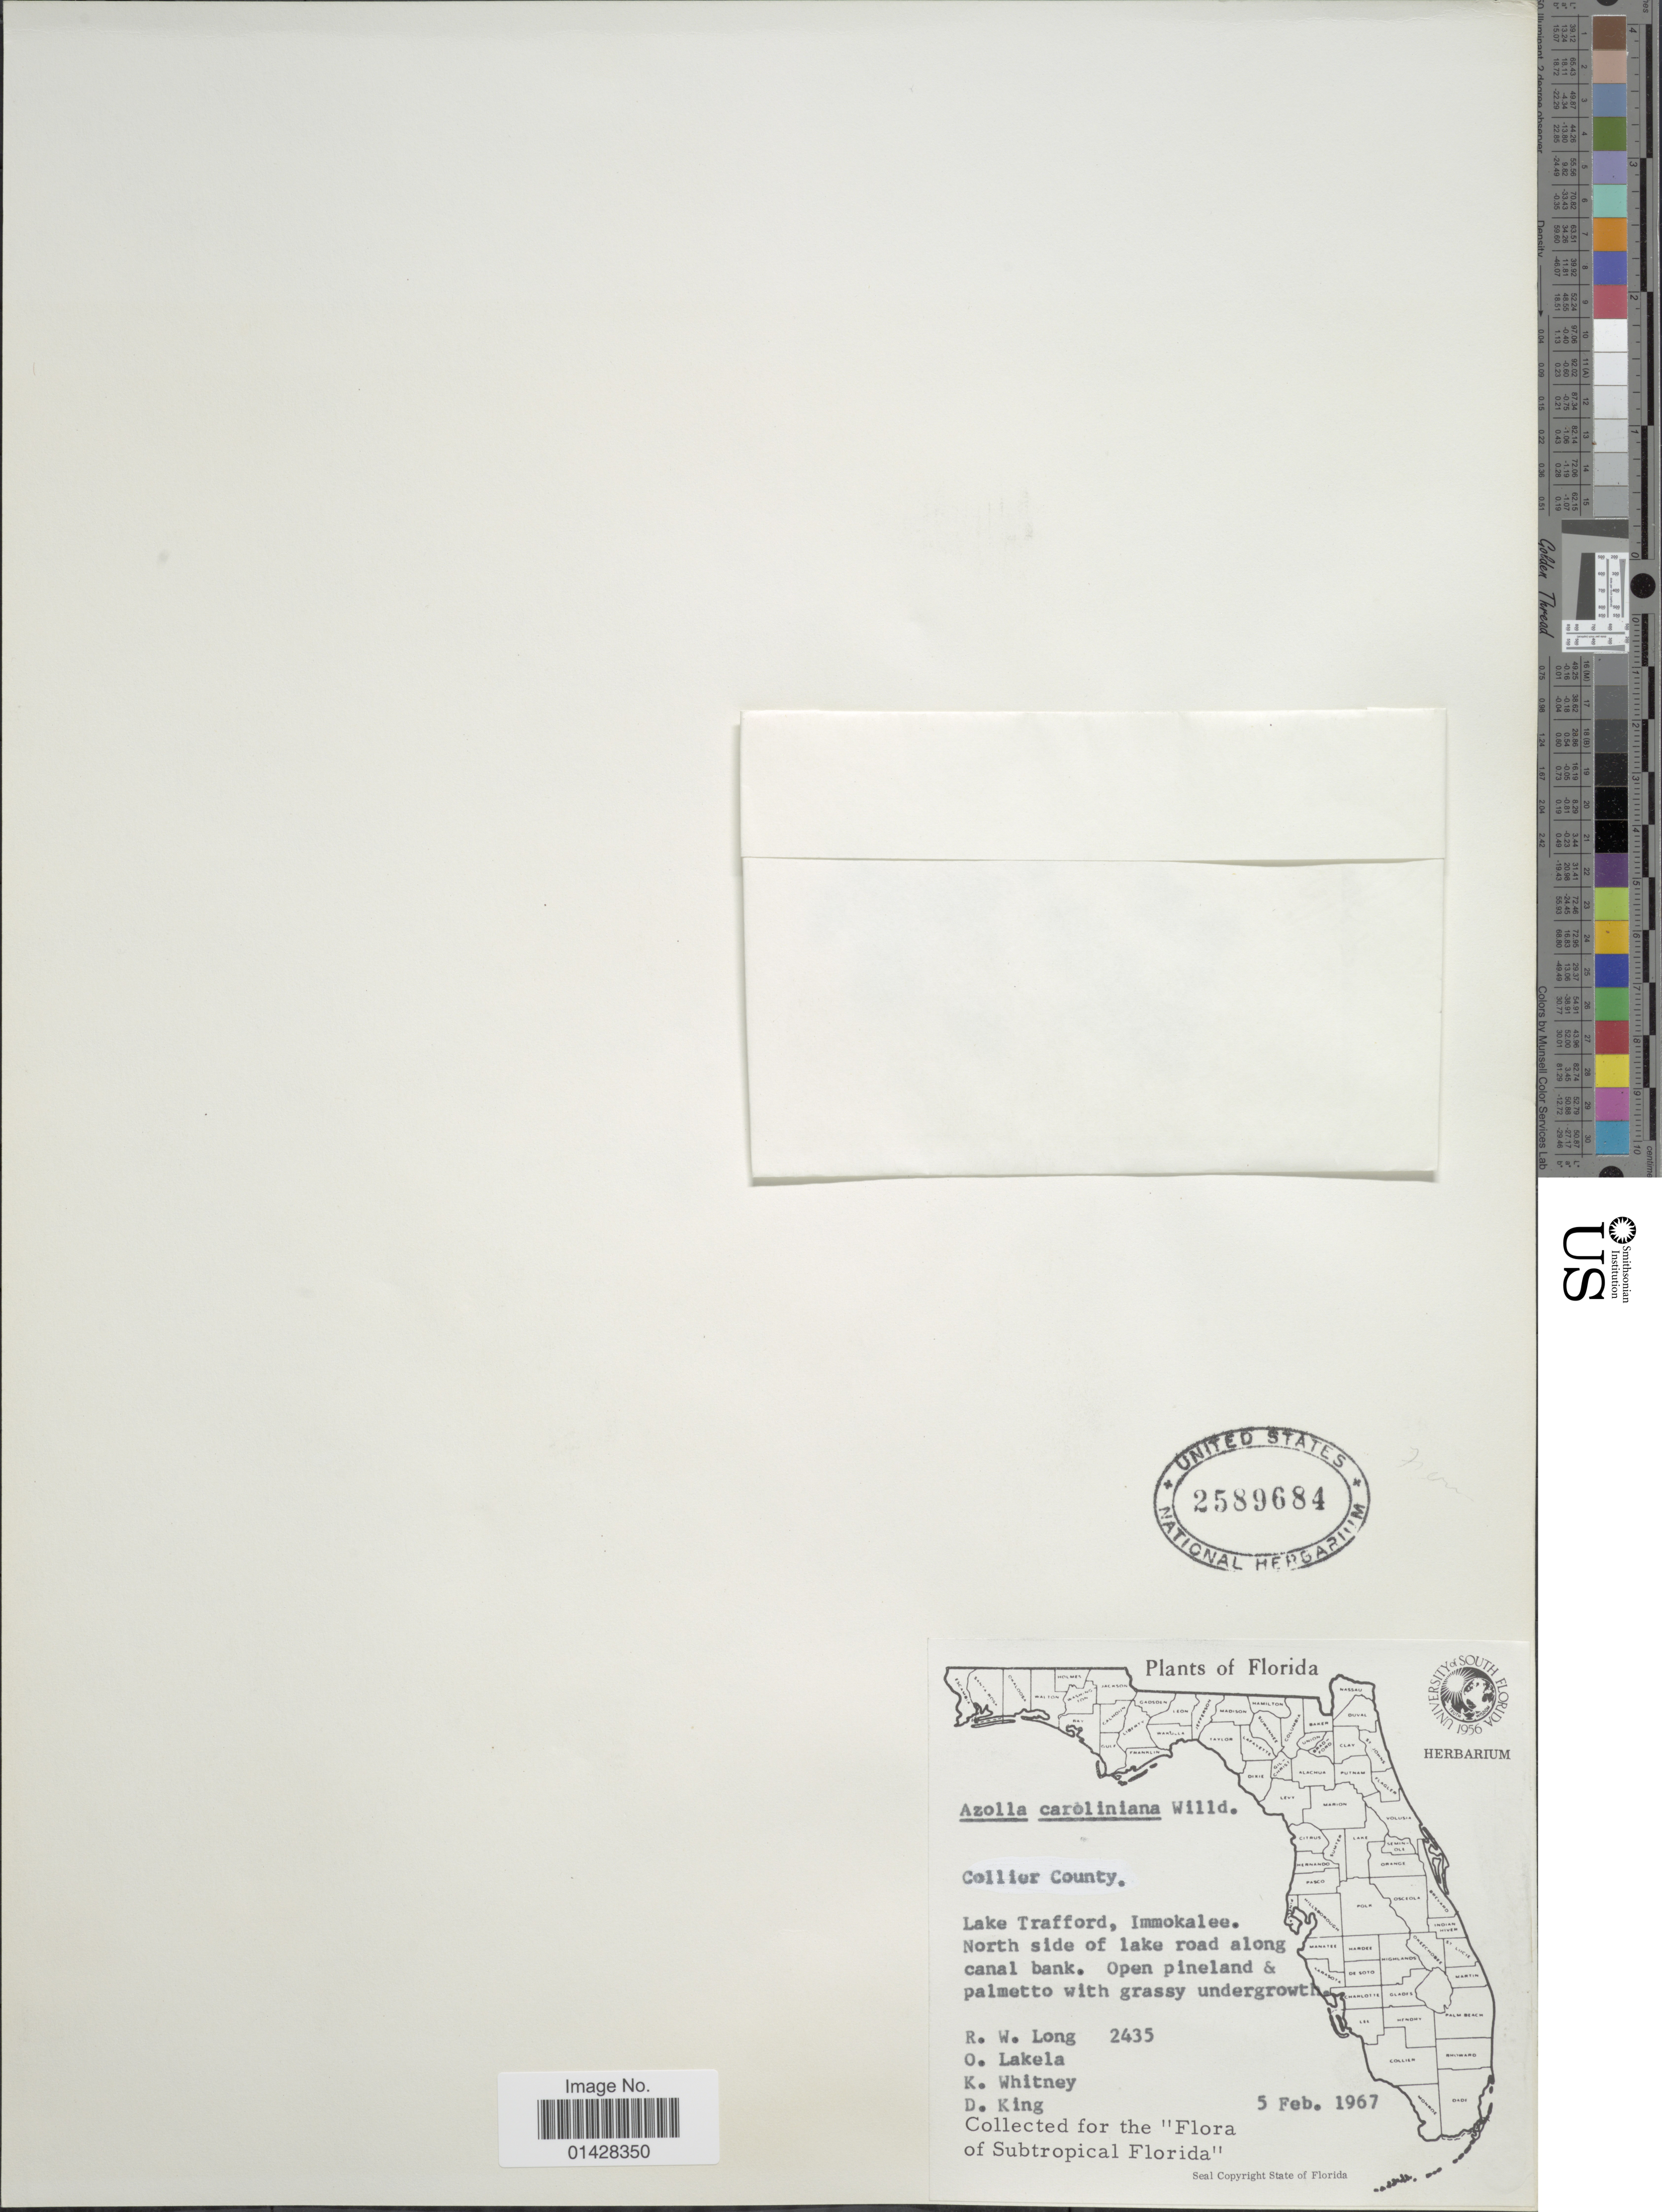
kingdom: Plantae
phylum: Tracheophyta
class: Polypodiopsida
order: Salviniales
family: Salviniaceae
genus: Azolla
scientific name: Azolla caroliniana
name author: Willd.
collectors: R. W. Long, O. Lakela, K. Whitney & D. King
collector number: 2435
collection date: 1967-02-05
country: United States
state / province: Florida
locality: Collier County, Lake Trafford, Immokalee. North side of lake road along canal bank. Open pineland & palmetto with grassy undergrowth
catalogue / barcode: US 2589684